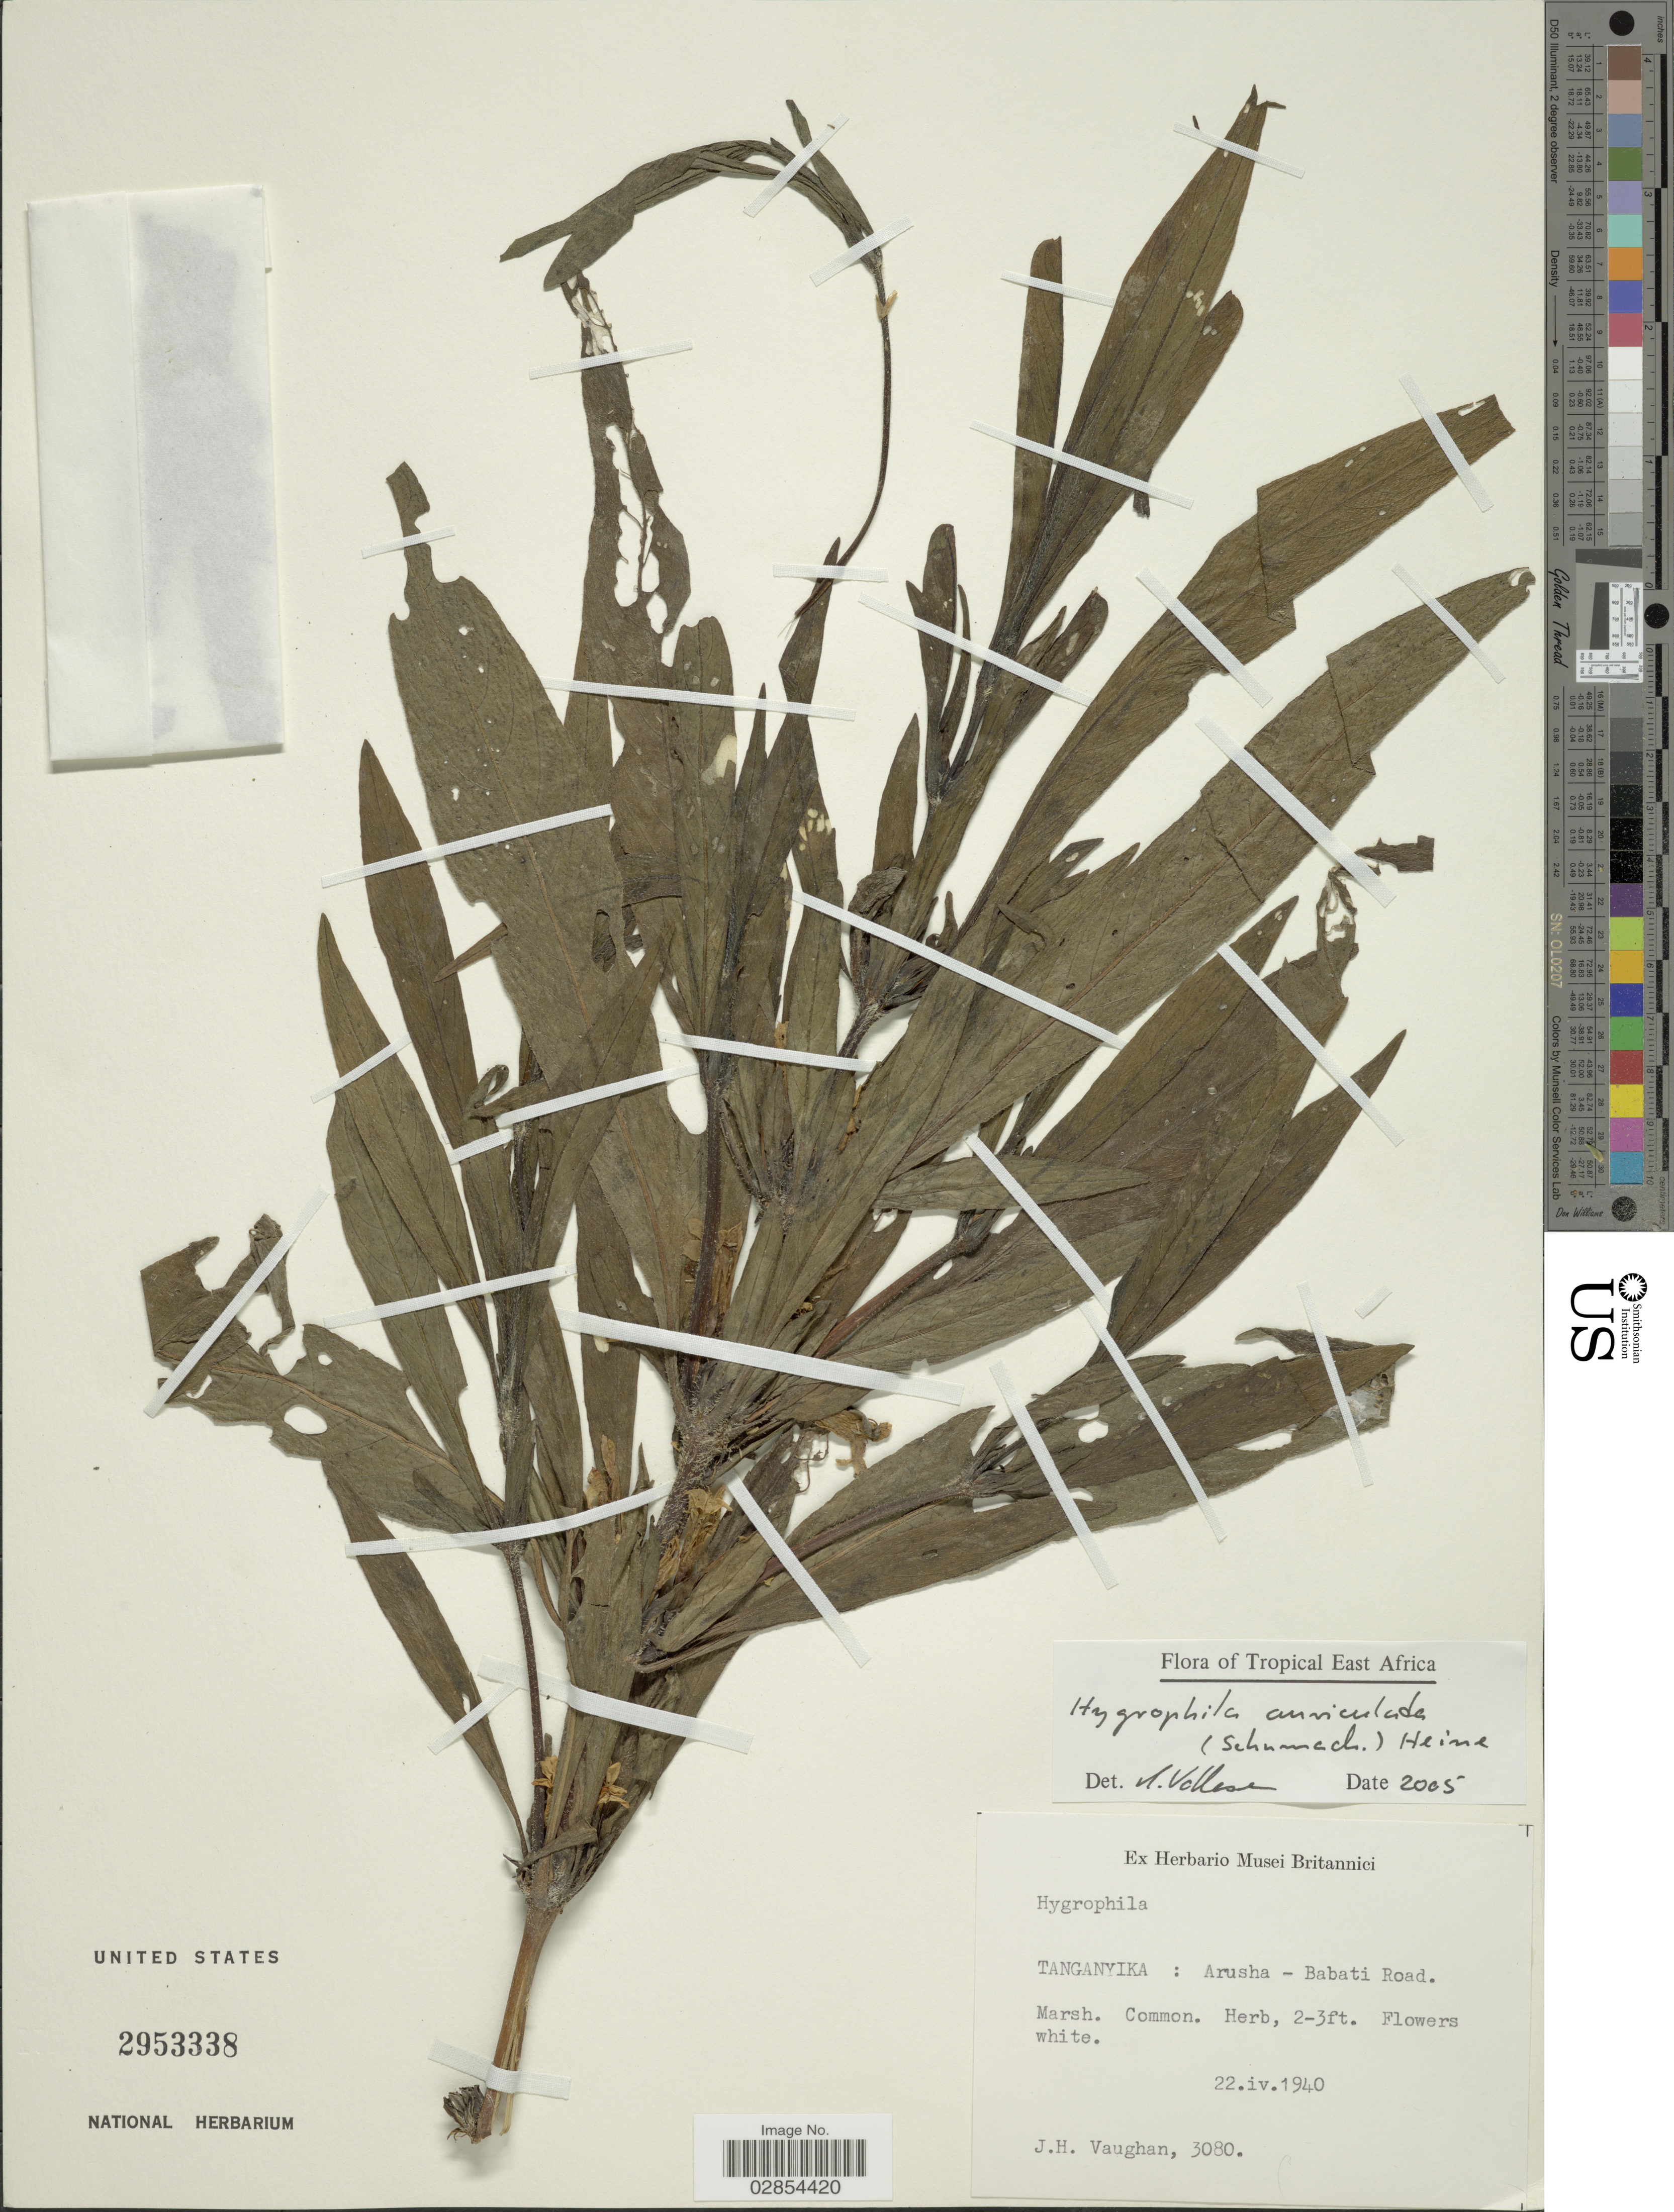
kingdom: Plantae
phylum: Tracheophyta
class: Magnoliopsida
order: Lamiales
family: Acanthaceae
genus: Hygrophila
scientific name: Hygrophila auriculata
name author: (Schumach.) Heine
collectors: J. Vaughan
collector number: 3080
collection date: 1940-04-22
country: Tanzania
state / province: Arusha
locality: Babati Road.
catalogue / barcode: US 2953338